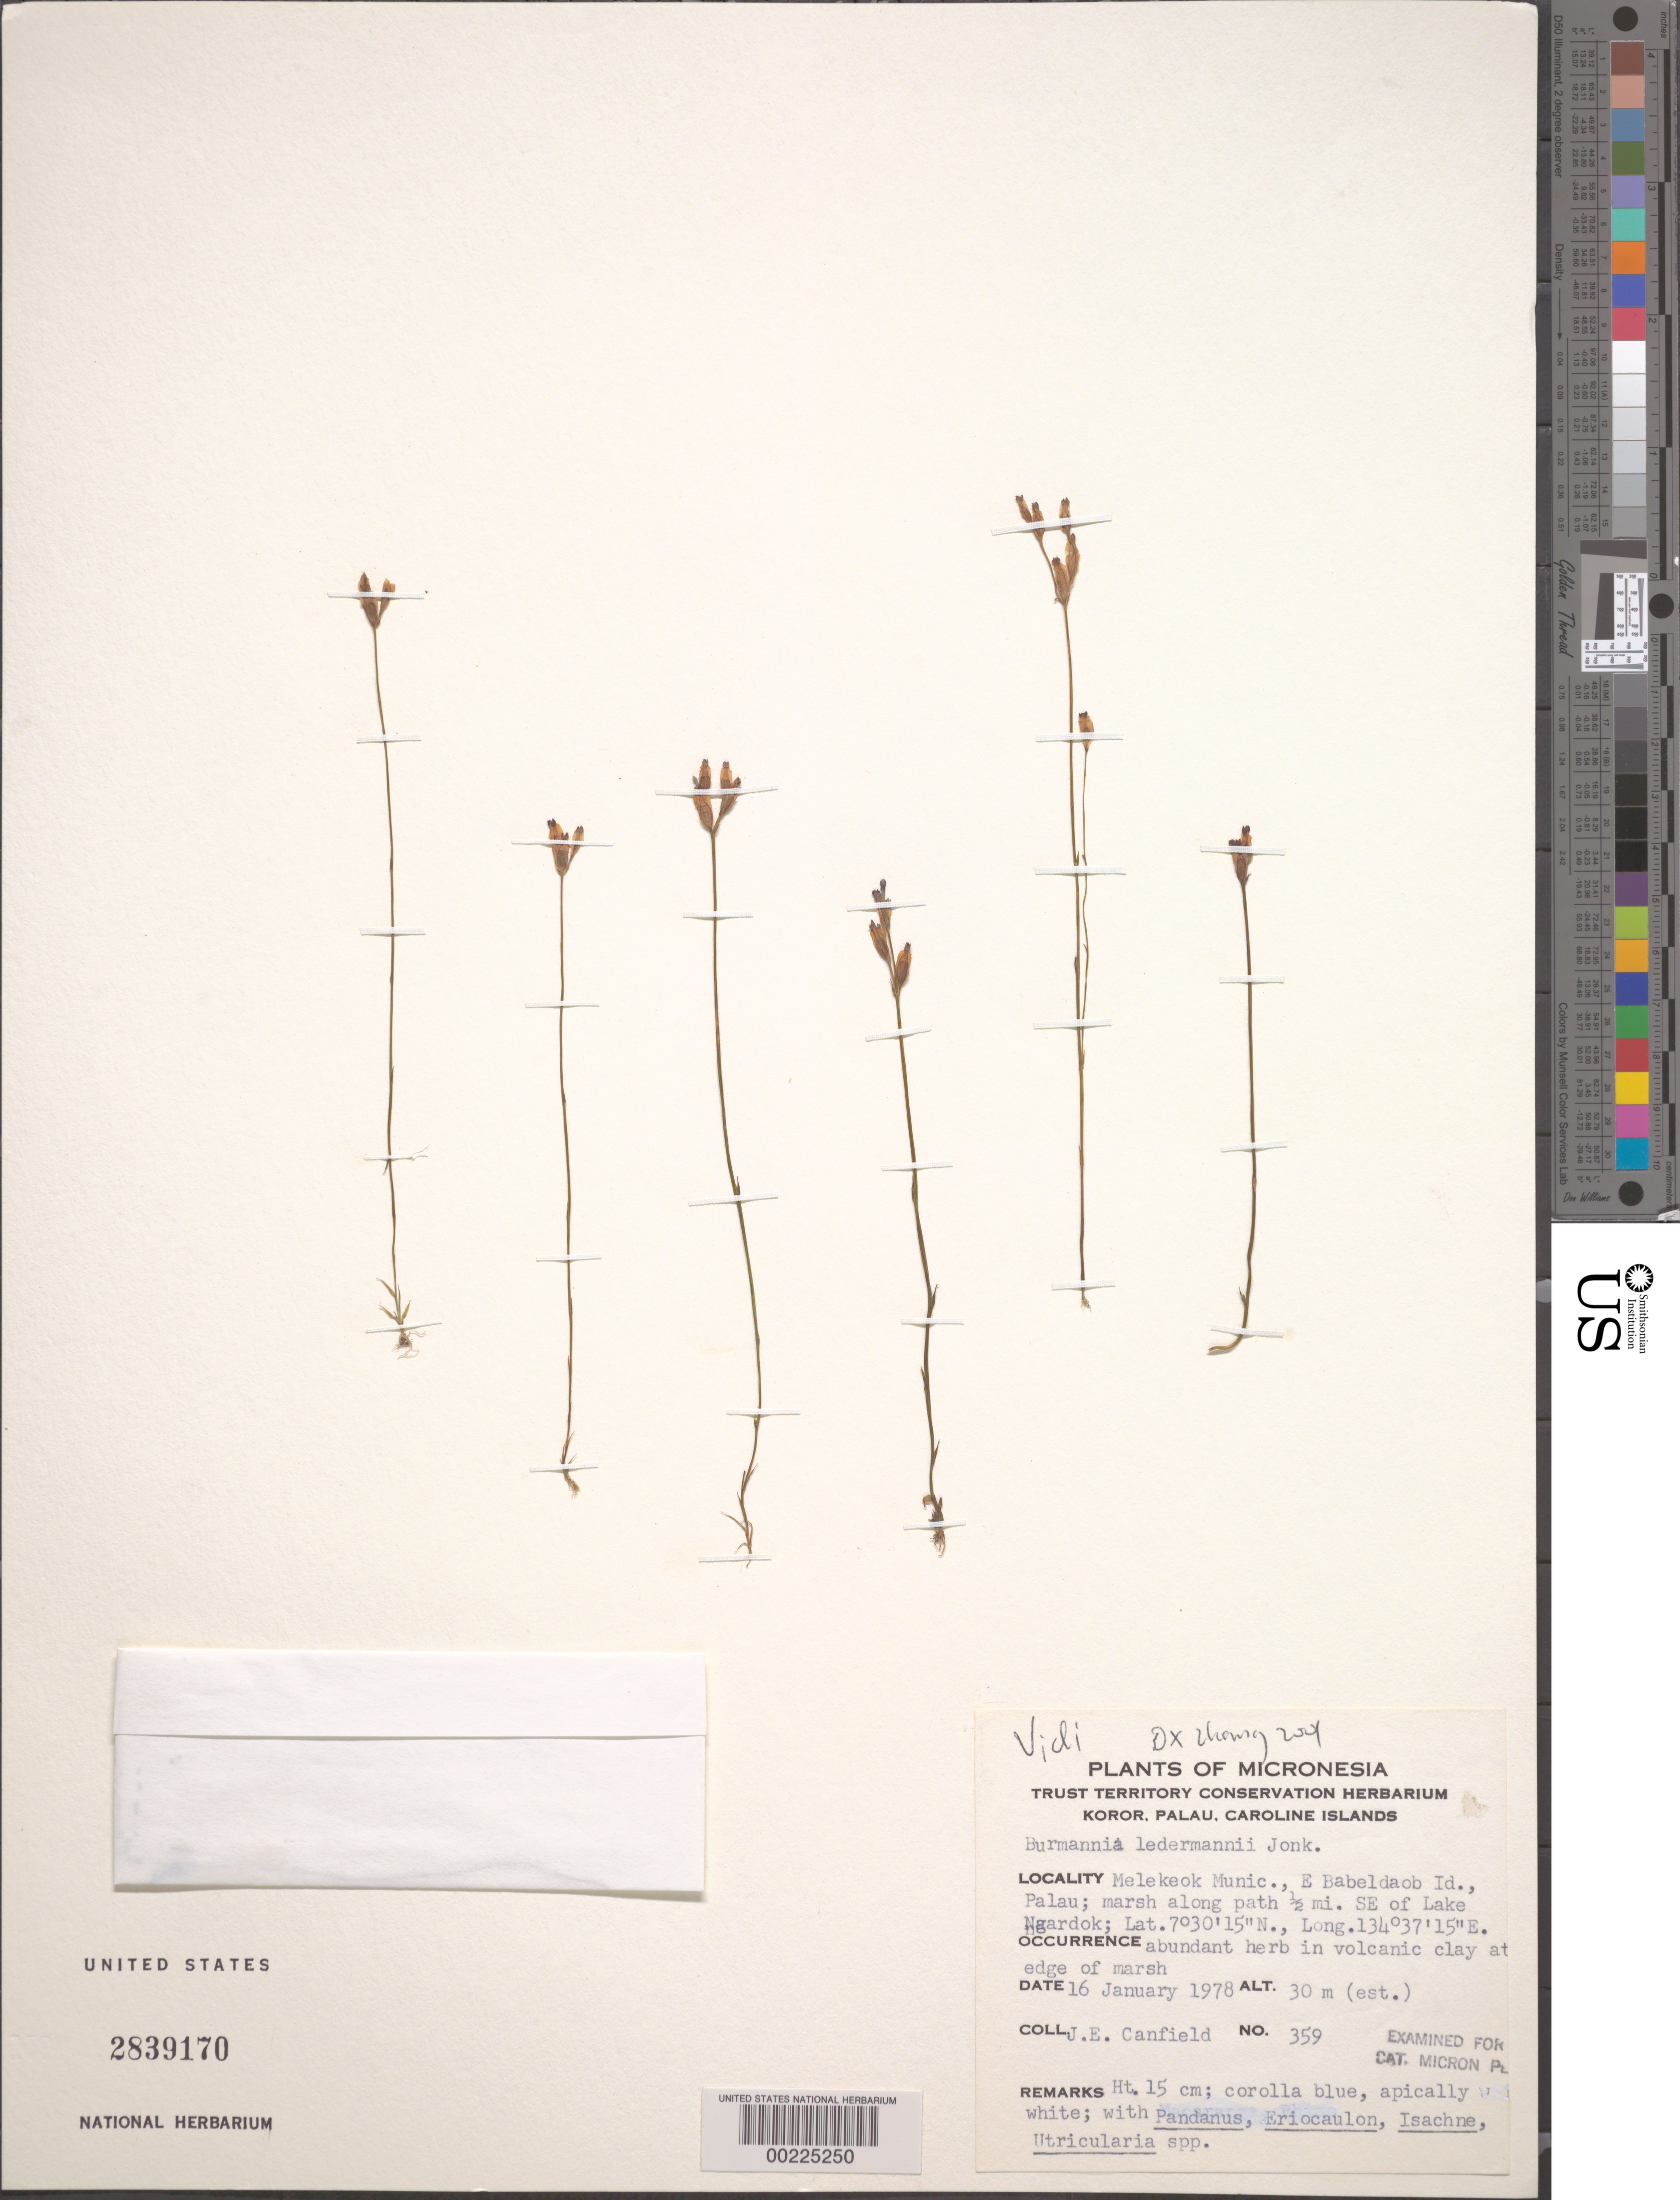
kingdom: Plantae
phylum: Tracheophyta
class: Liliopsida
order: Dioscoreales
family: Burmanniaceae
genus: Burmannia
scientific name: Burmannia ledermannii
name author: Jonker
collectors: J. E. Canfield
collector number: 359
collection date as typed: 16 Jan 1978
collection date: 1978-01-16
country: Palau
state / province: Melekeok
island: Babeldaob [Babelthuap]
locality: Marsh along path 0.5 mi se of lake ngardok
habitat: Damp volcanic clay at edge of marsh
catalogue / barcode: US 2839170